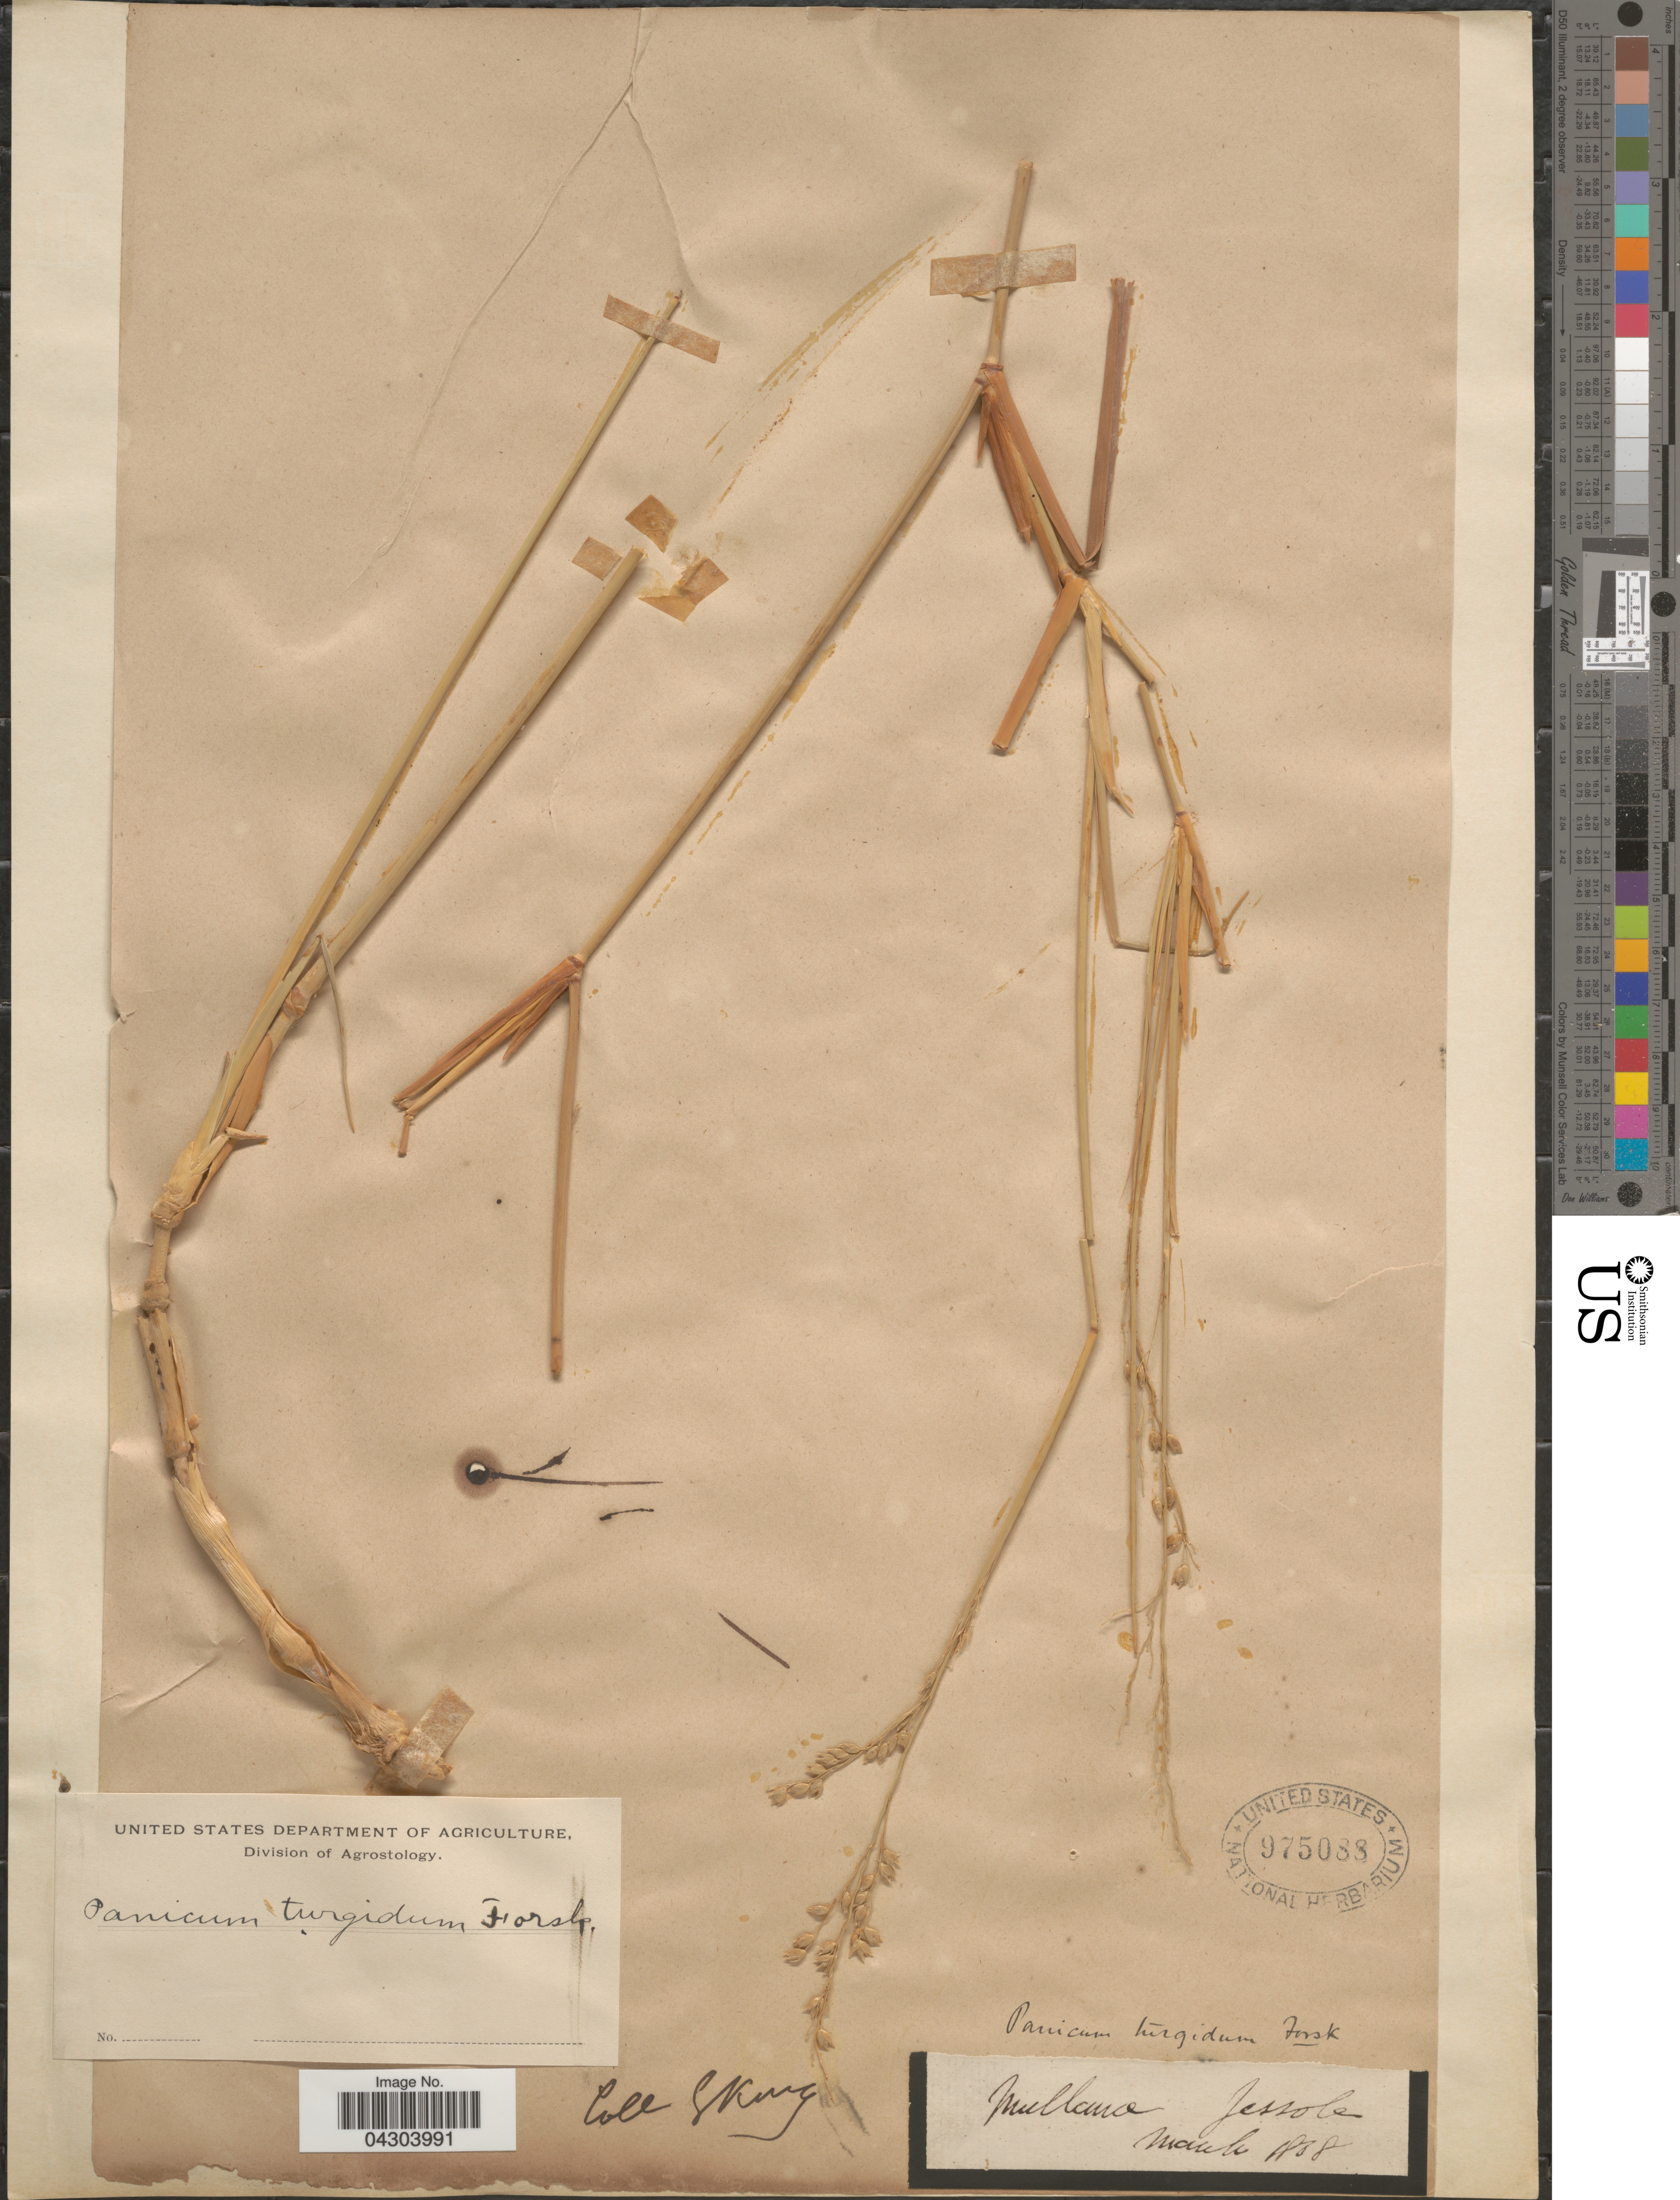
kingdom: Plantae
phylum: Tracheophyta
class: Liliopsida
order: Poales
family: Poaceae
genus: Panicum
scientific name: Panicum turgidum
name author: Forssk.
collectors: S. King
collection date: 1888-03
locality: Mullano Jessole. [interpreted]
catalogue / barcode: US 975088